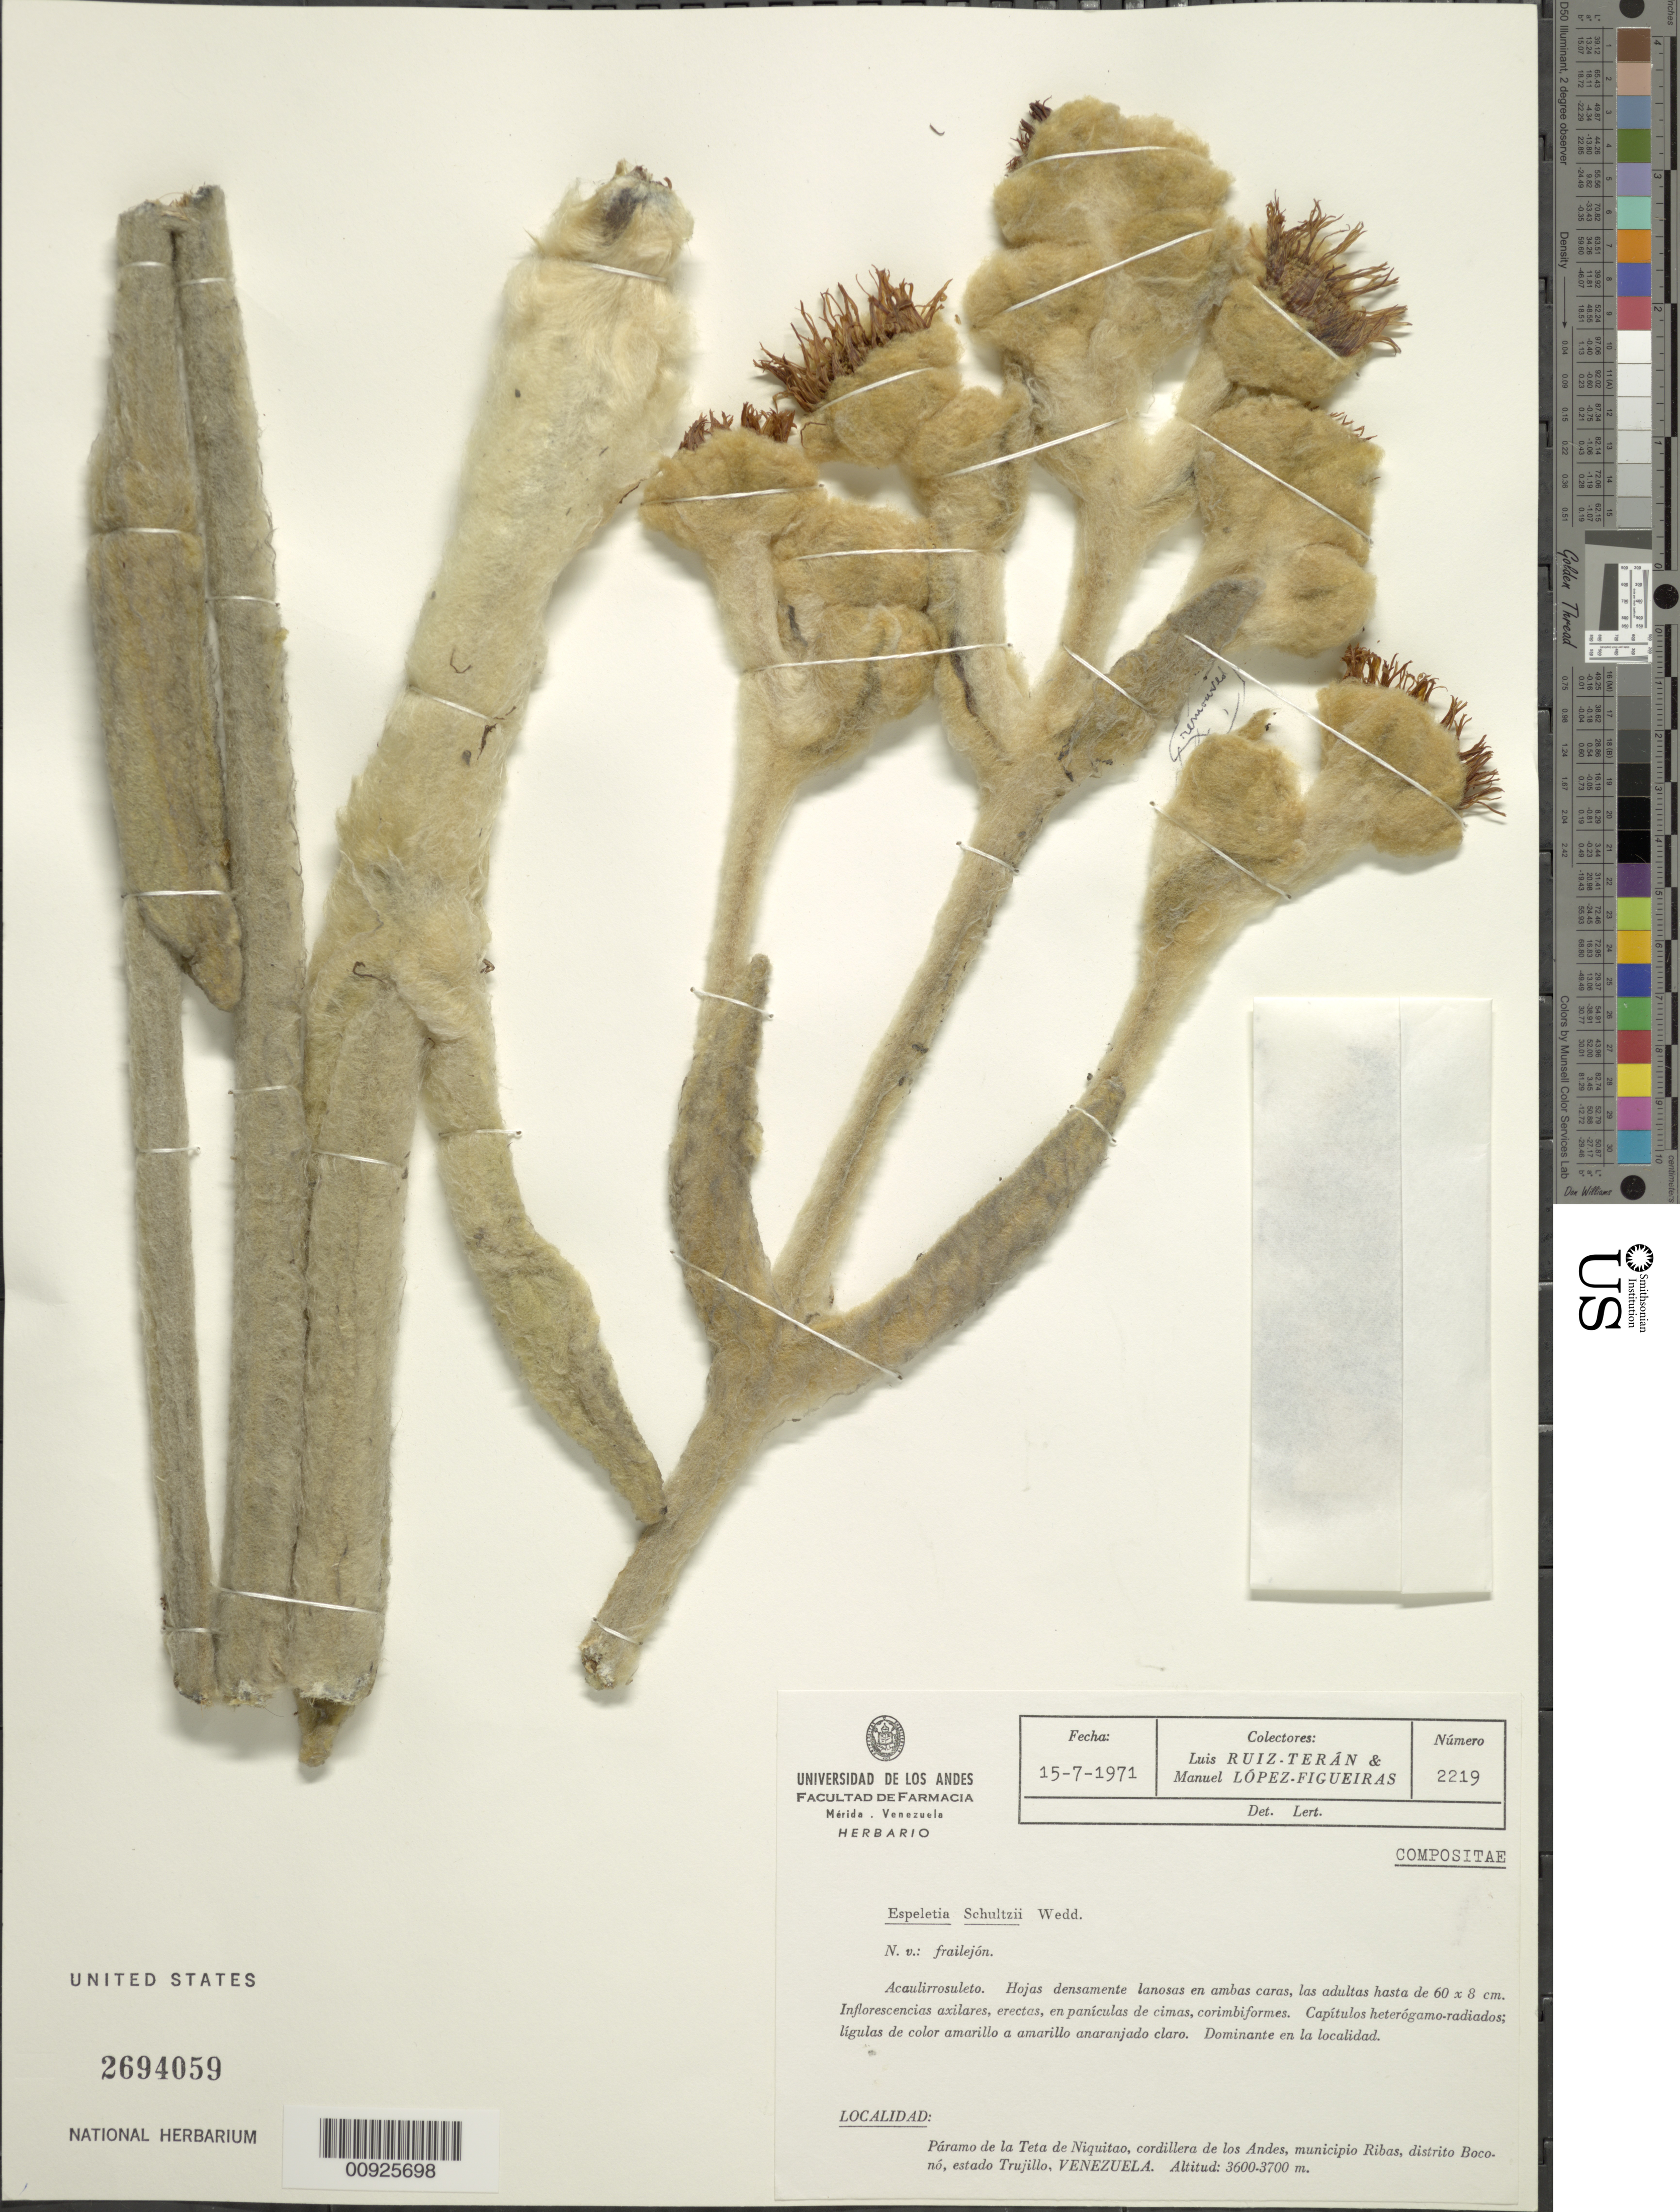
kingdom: Plantae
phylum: Tracheophyta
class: Magnoliopsida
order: Asterales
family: Asteraceae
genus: Espeletia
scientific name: Espeletia schultzii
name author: Wedd.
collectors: L. E. Ruíz-Terán & M. López Figueiras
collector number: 2219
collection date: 1971-07-15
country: Venezuela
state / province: Trujillo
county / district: D. Boconó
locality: P. de la Teta de Niquitao. Páramo de la Teta de Niquitao, Municipio Ribas.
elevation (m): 3600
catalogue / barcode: US 2694059